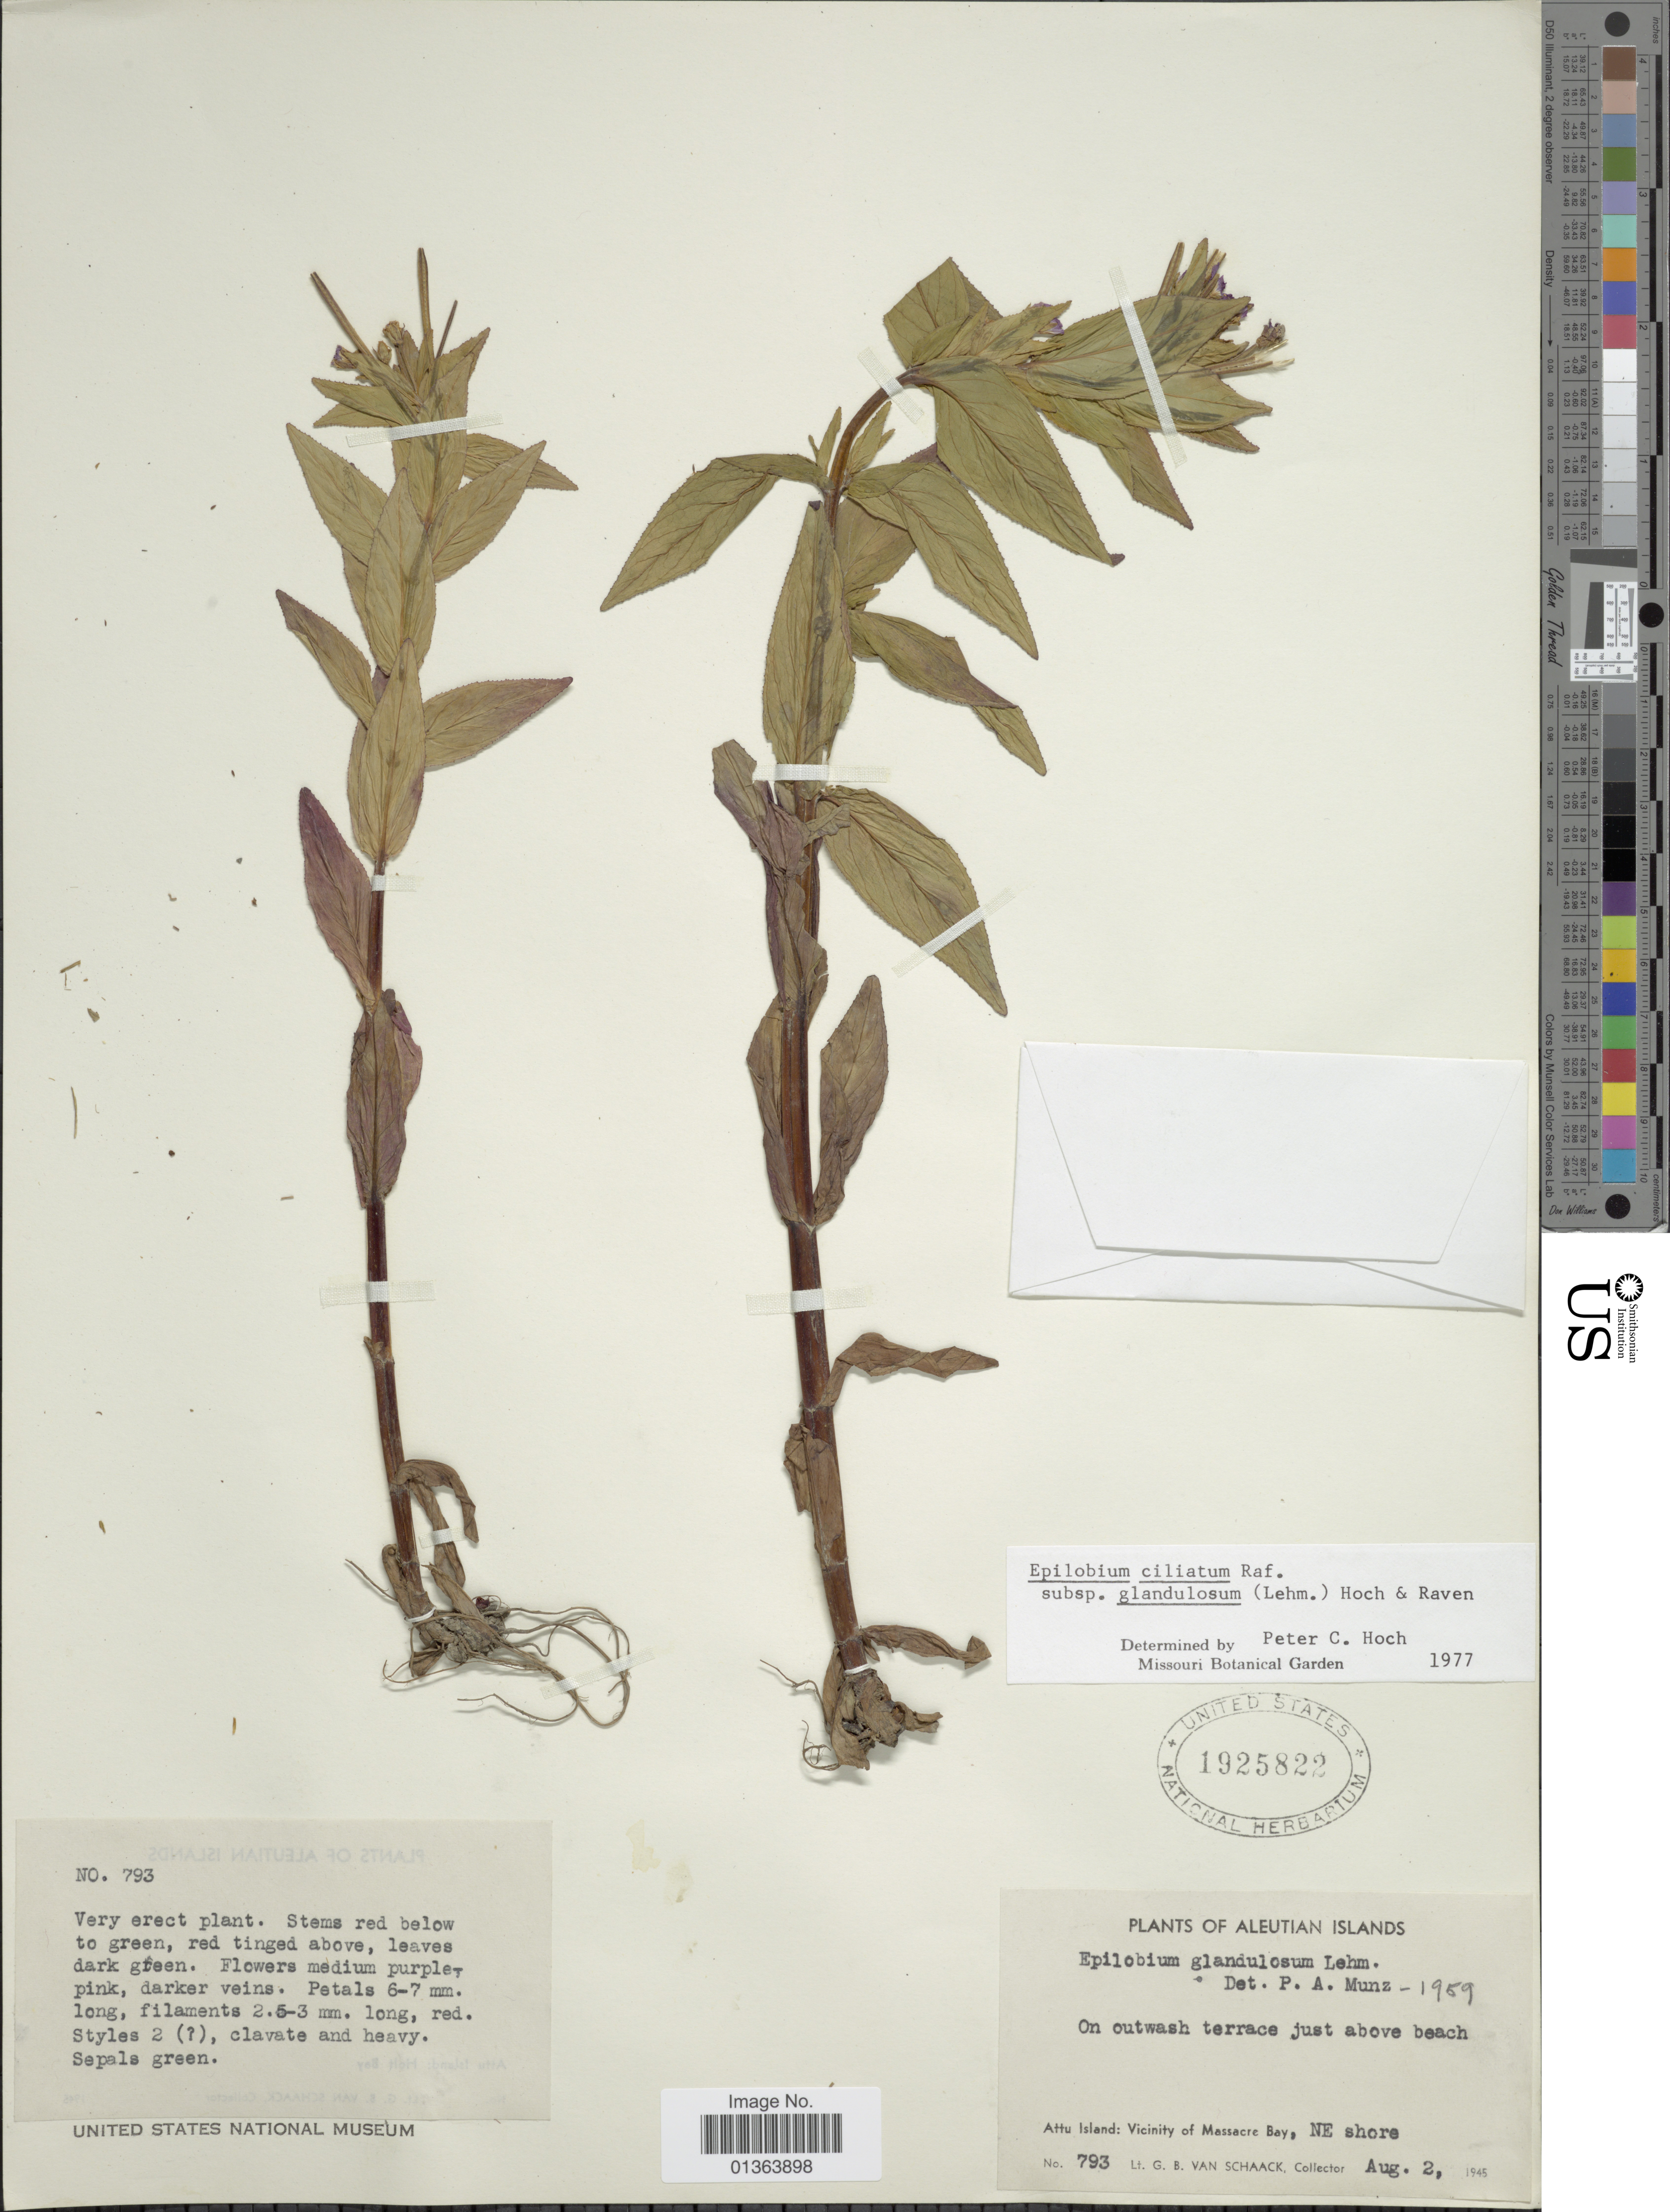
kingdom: Plantae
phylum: Tracheophyta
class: Magnoliopsida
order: Myrtales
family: Onagraceae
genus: Epilobium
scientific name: Epilobium ciliatum subsp. glandulosum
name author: (Lehm.) Hoch & P.H. Raven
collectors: G. Van Schaack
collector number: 793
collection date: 1945-08-02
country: United States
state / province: Alaska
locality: Aleutian Islands. Attu Island: Vicinity of Massacre Bay, NE shore.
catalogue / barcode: US 1925822